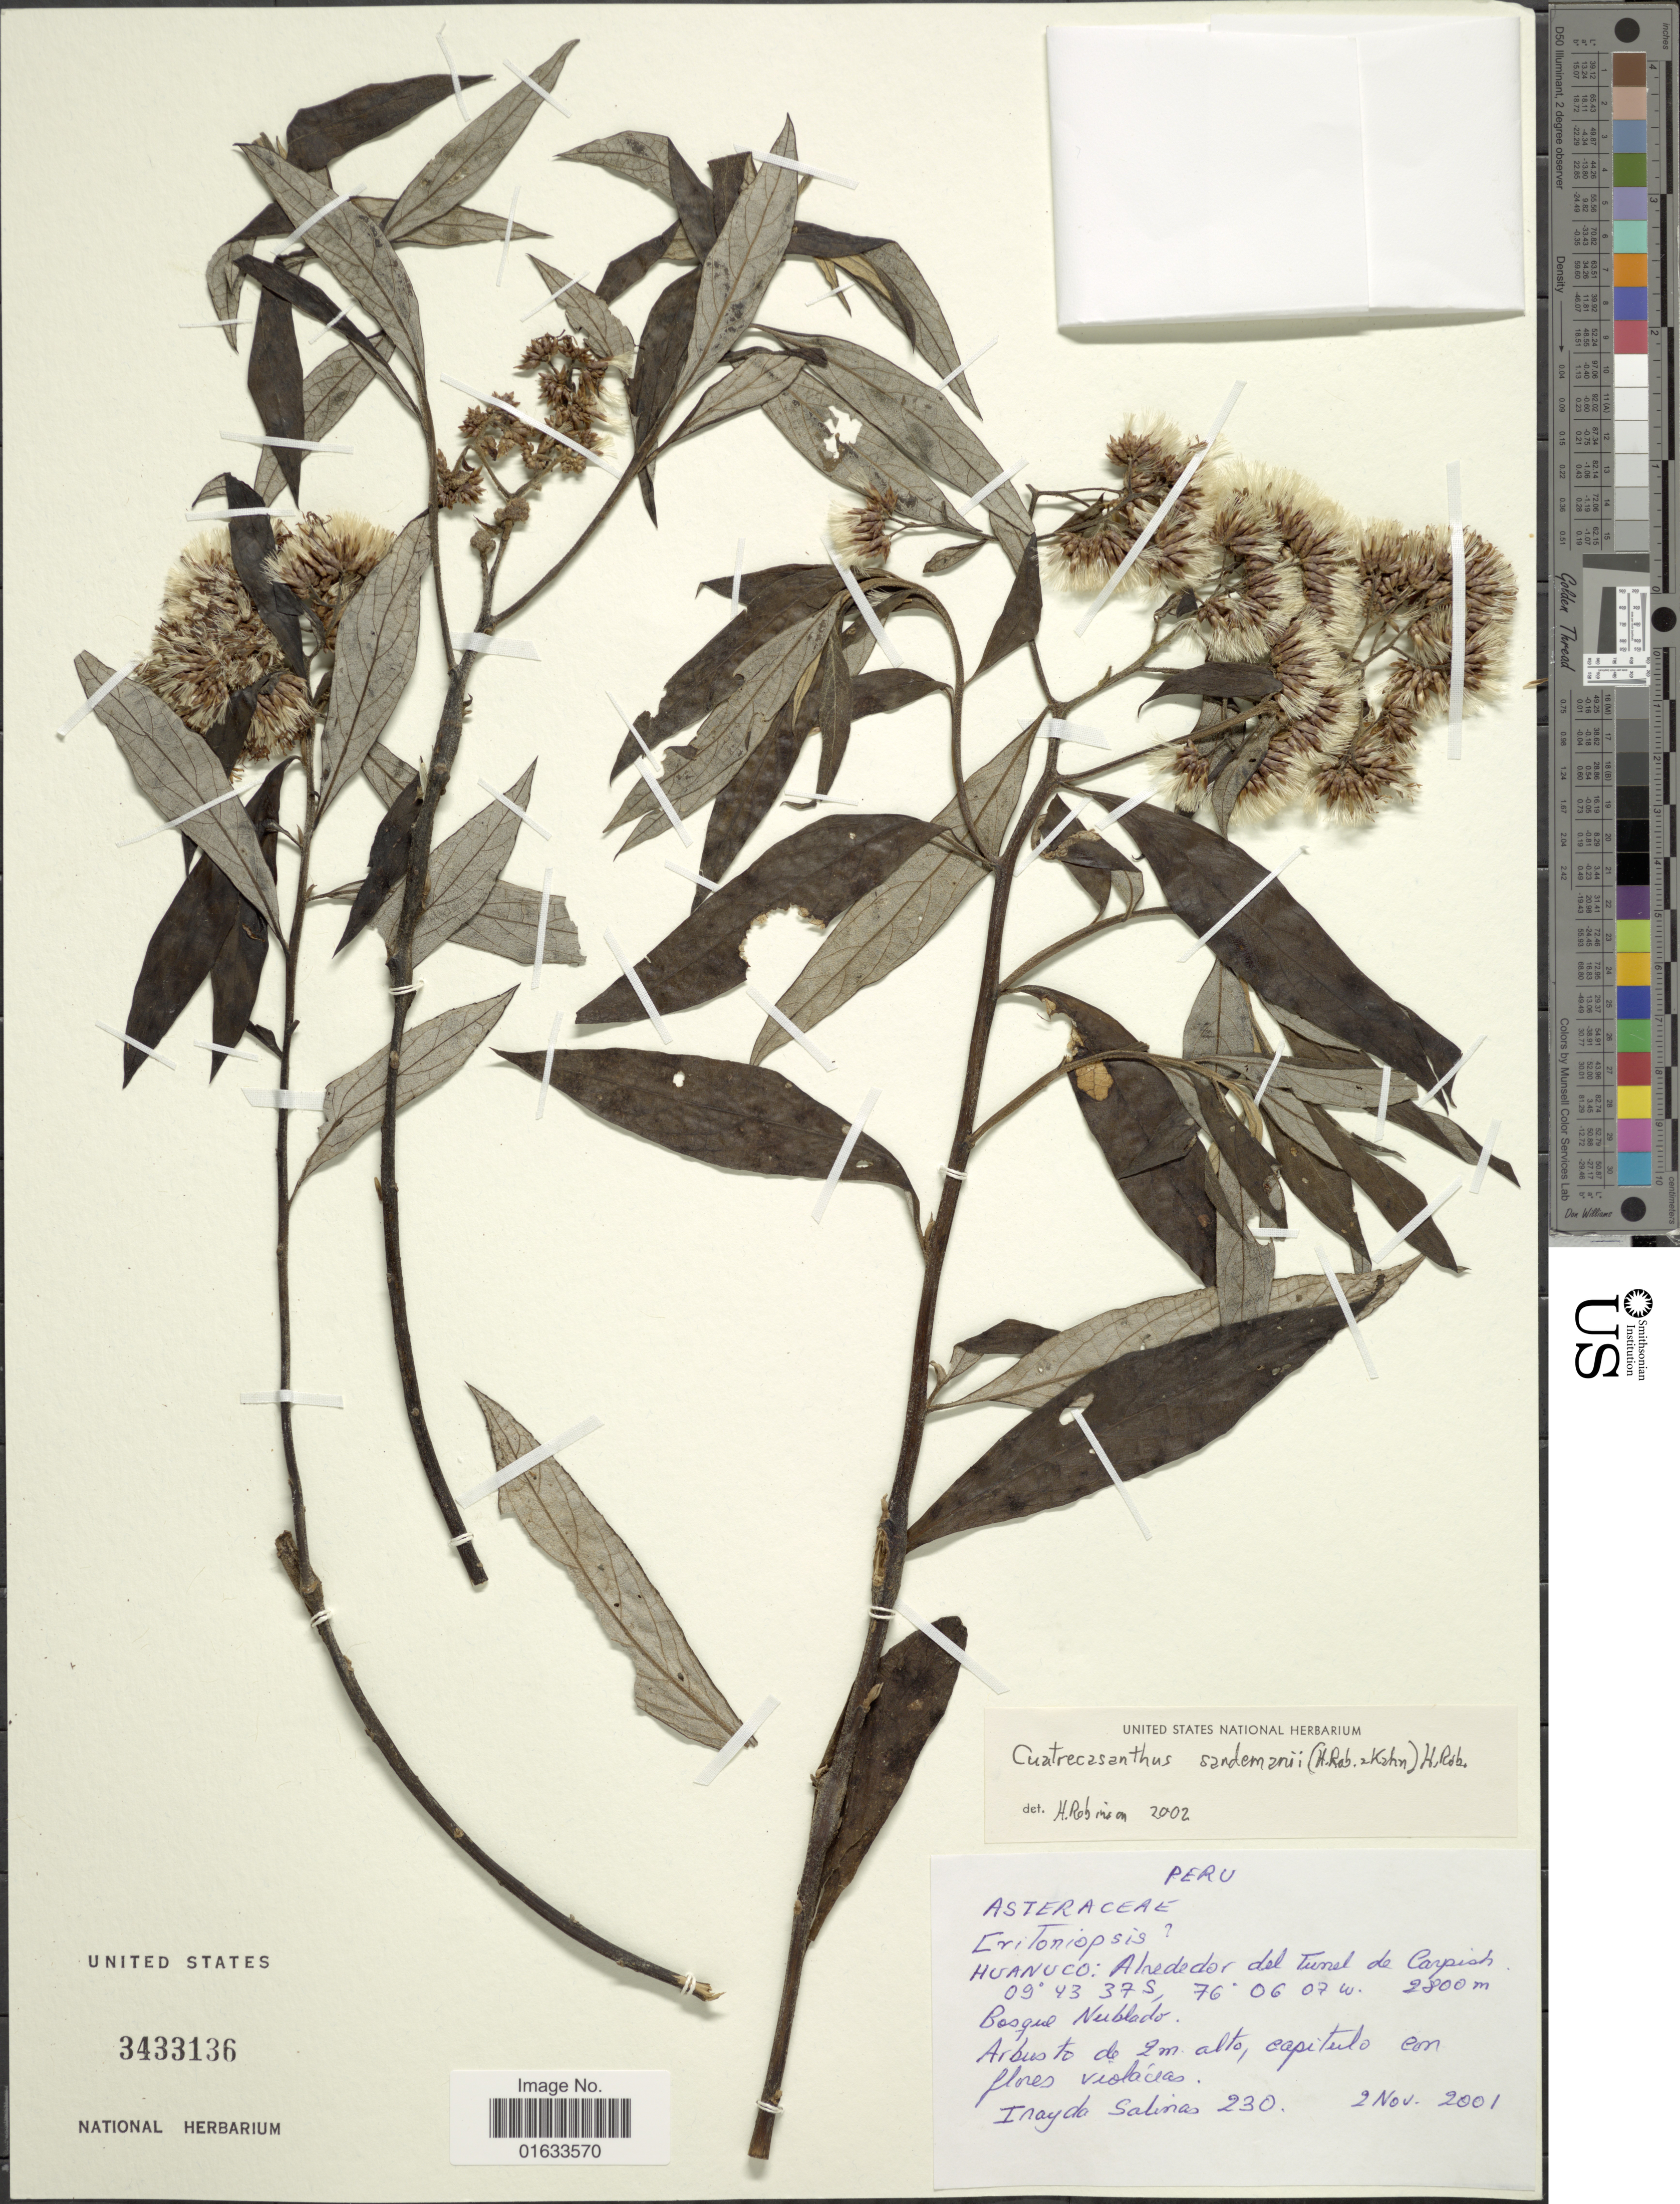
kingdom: Plantae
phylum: Tracheophyta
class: Magnoliopsida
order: Asterales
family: Asteraceae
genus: Cuatrecasanthus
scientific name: Cuatrecasanthus sandemanii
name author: (H. Rob. & B. Kahn) H. Rob.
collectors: I. Salinas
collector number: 230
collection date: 2001-11-02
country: Peru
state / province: Huánuco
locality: Huanuco: Alrededor del Tunel de Carpish. Bosque Nublado.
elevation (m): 2800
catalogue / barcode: US 3433136